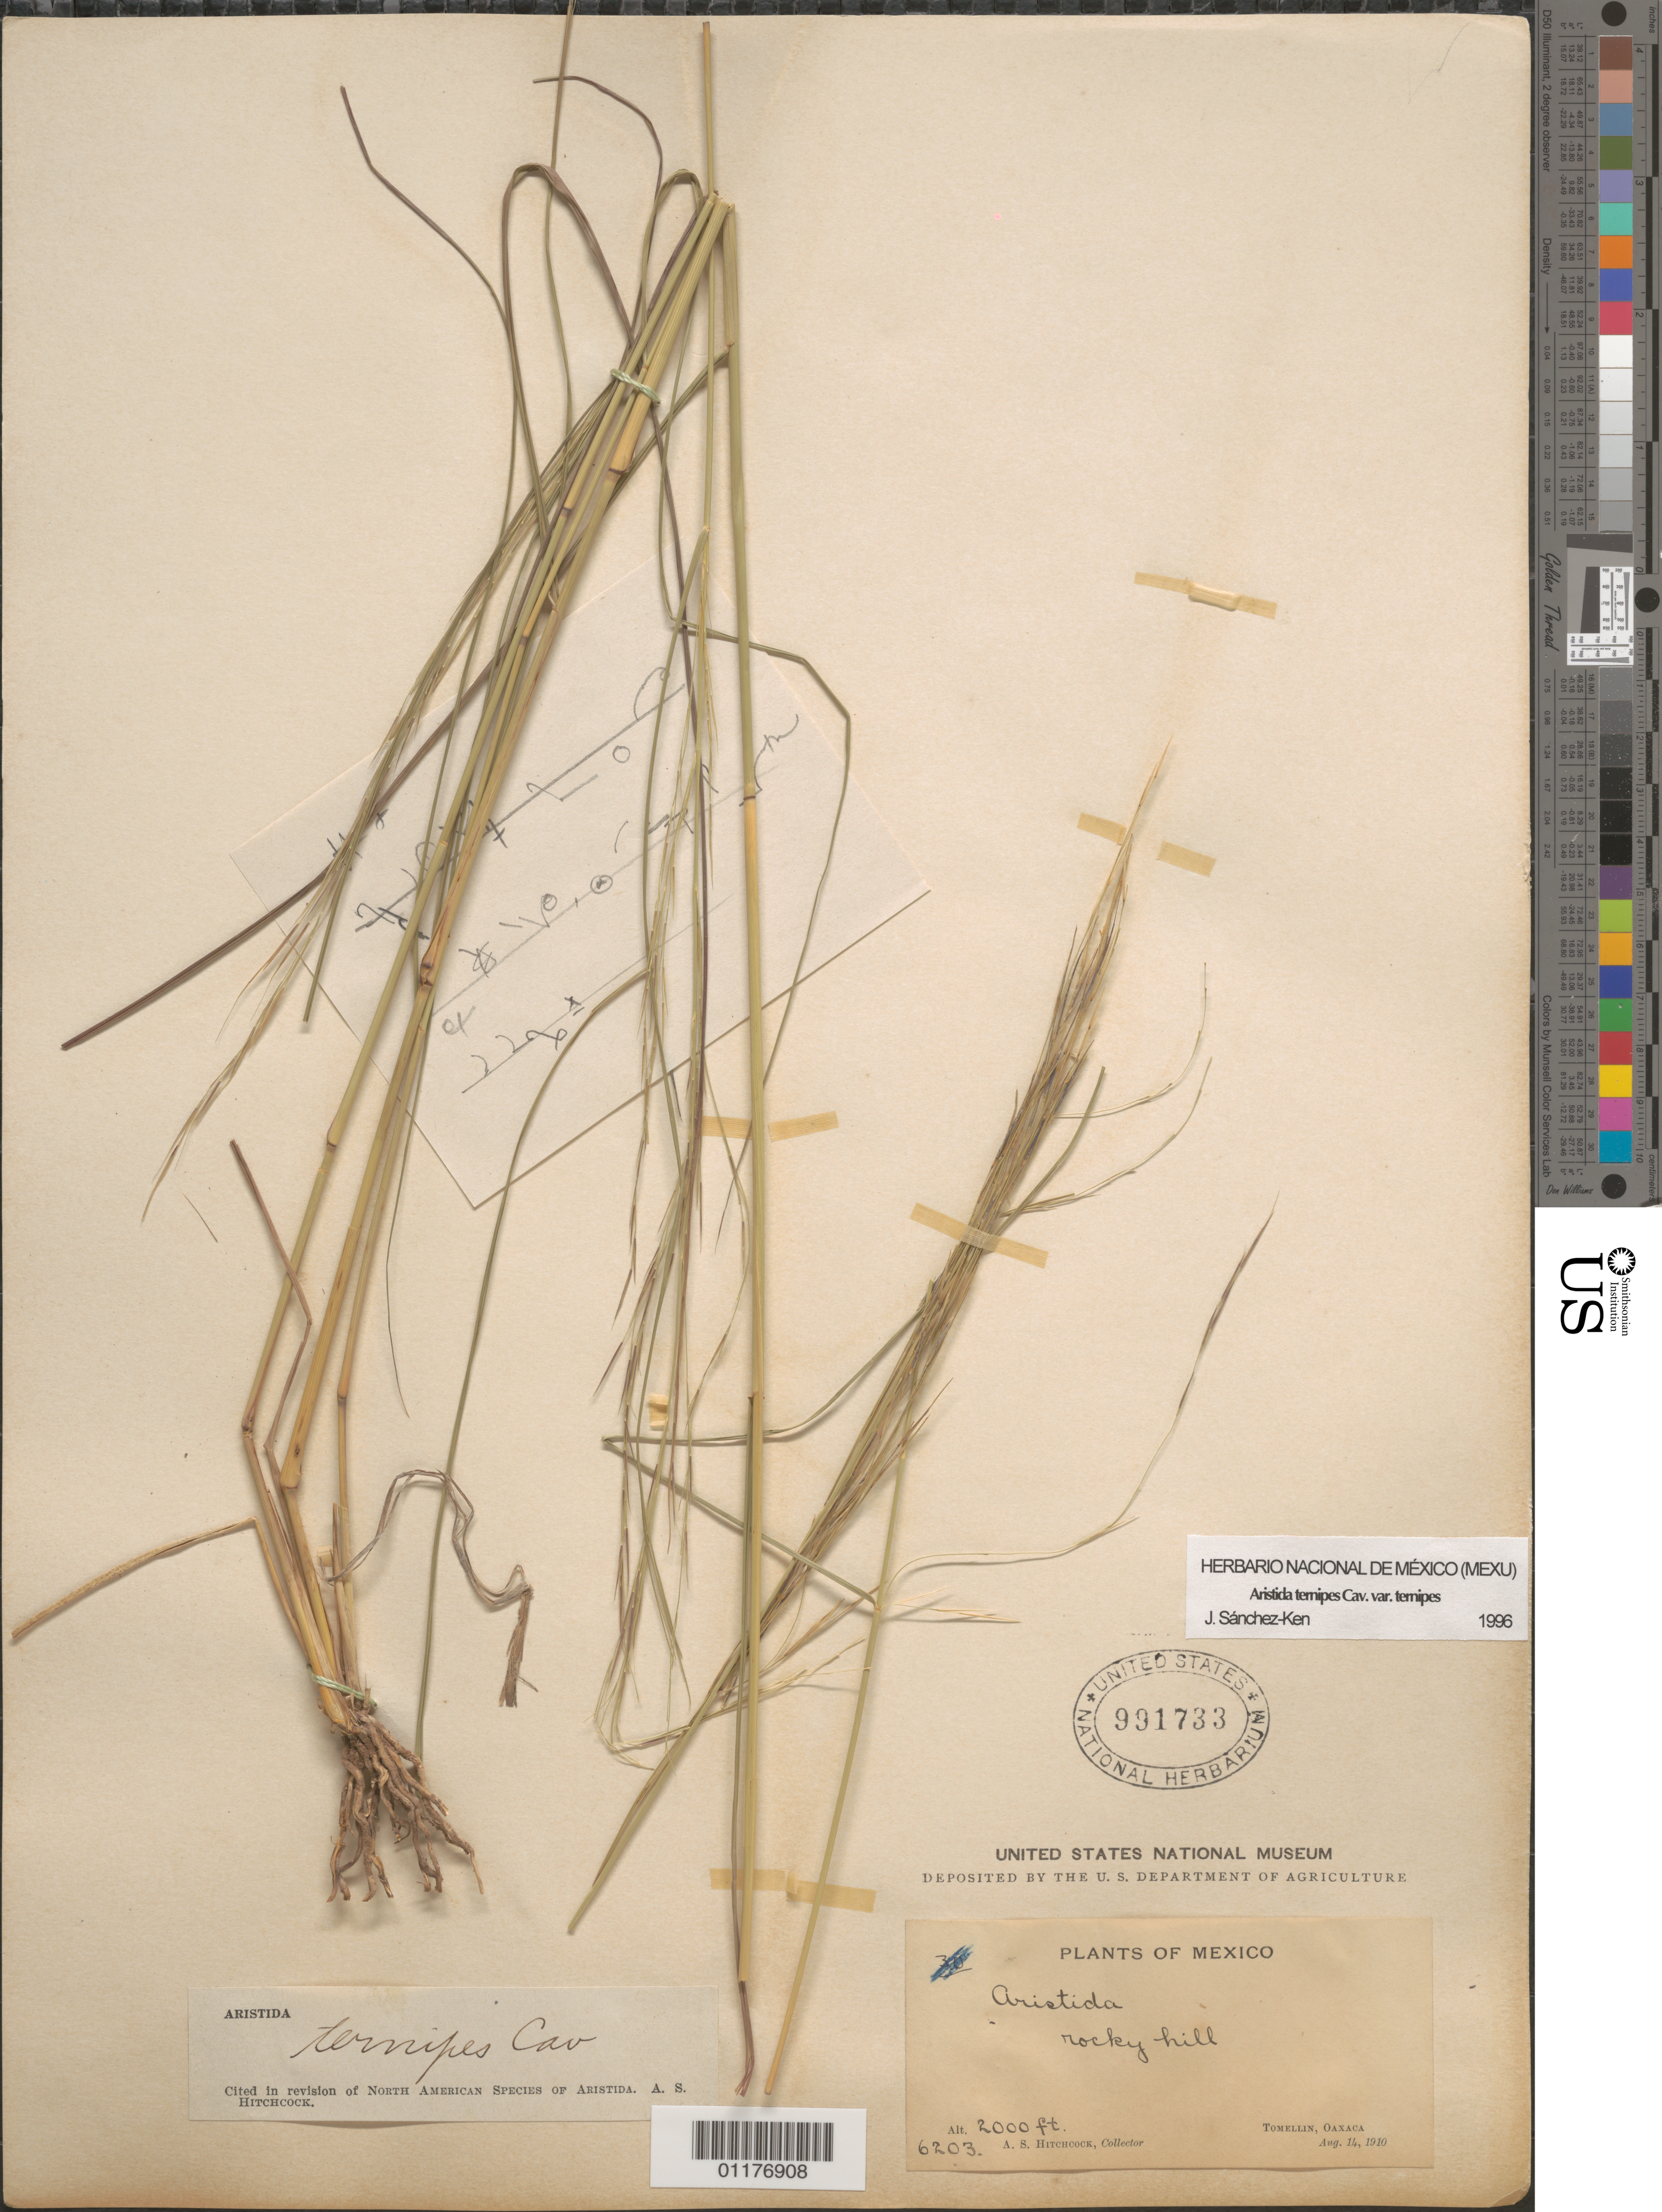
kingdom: Plantae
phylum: Tracheophyta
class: Liliopsida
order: Poales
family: Poaceae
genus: Aristida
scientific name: Aristida ternipes var. ternipes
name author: Cav.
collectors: A. S. Hitchcock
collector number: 6203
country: Mexico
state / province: Oaxaca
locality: Tomellin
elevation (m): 610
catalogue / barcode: US 991733